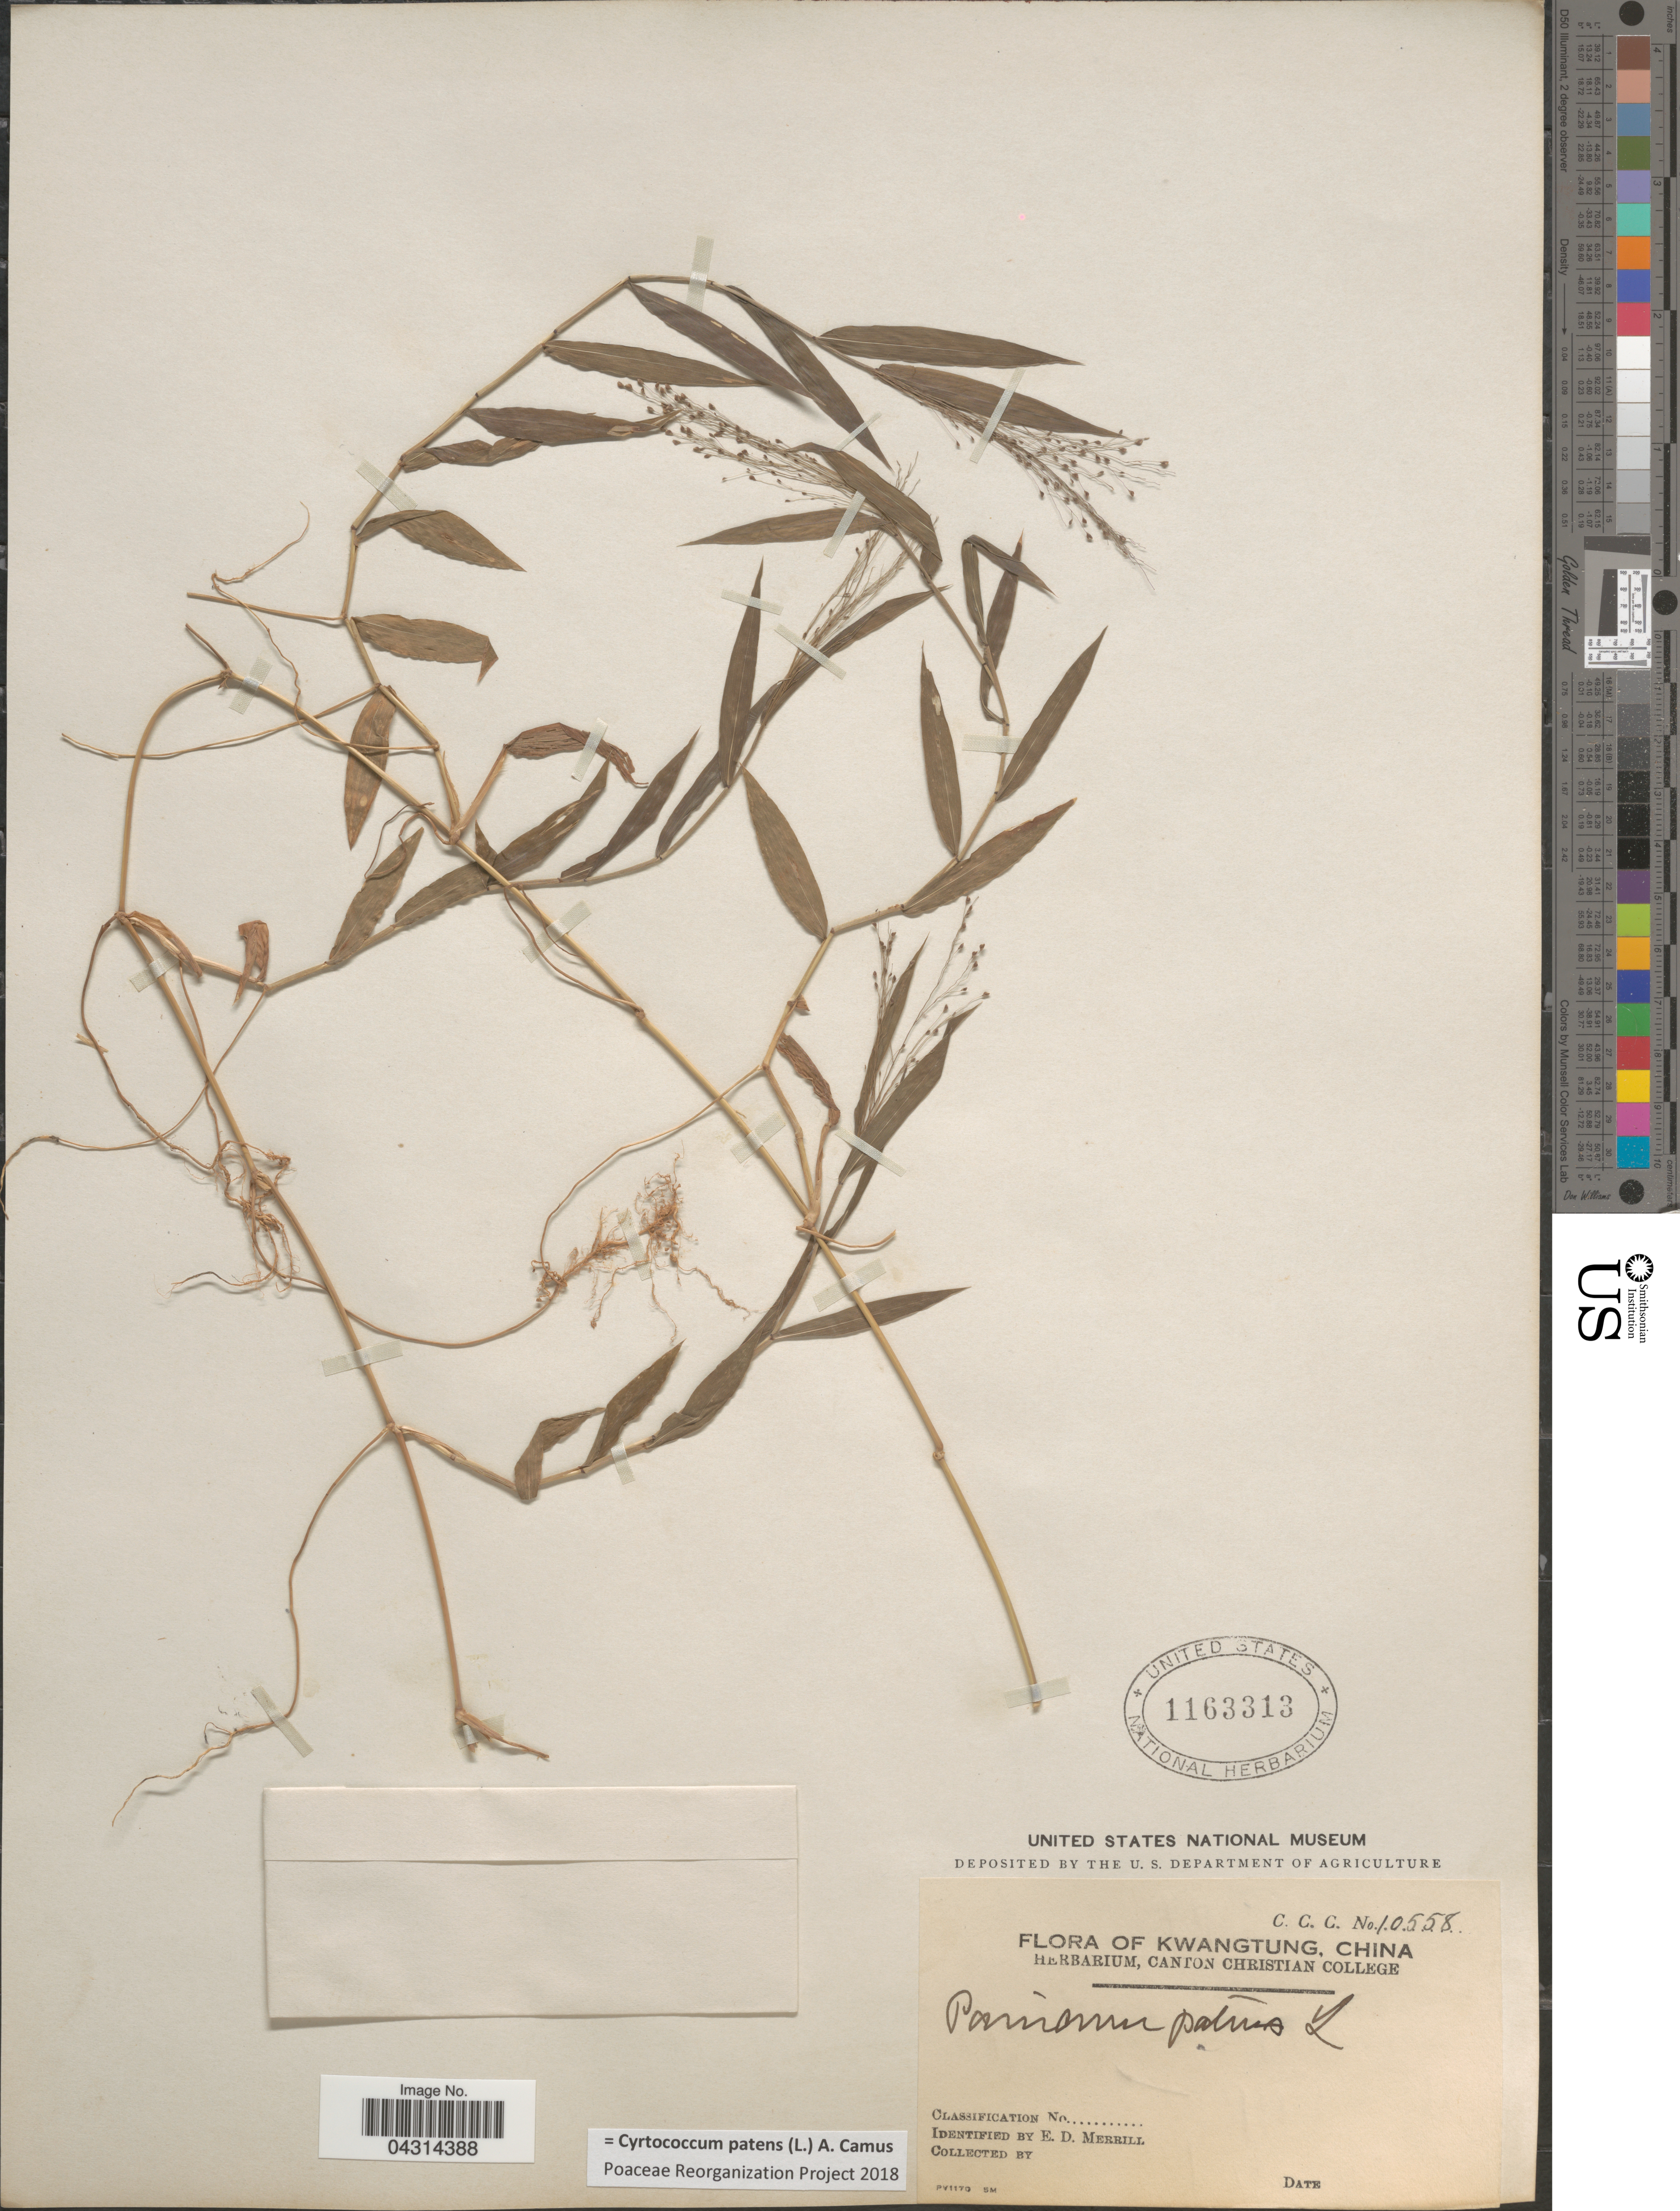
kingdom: Plantae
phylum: Tracheophyta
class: Liliopsida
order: Poales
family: Poaceae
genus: Cyrtococcum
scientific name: Cyrtococcum patens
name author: (L.) A. Camus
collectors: E. D. Merrill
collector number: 10558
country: China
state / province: Guangdong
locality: Kwangtung.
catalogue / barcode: US 1163313